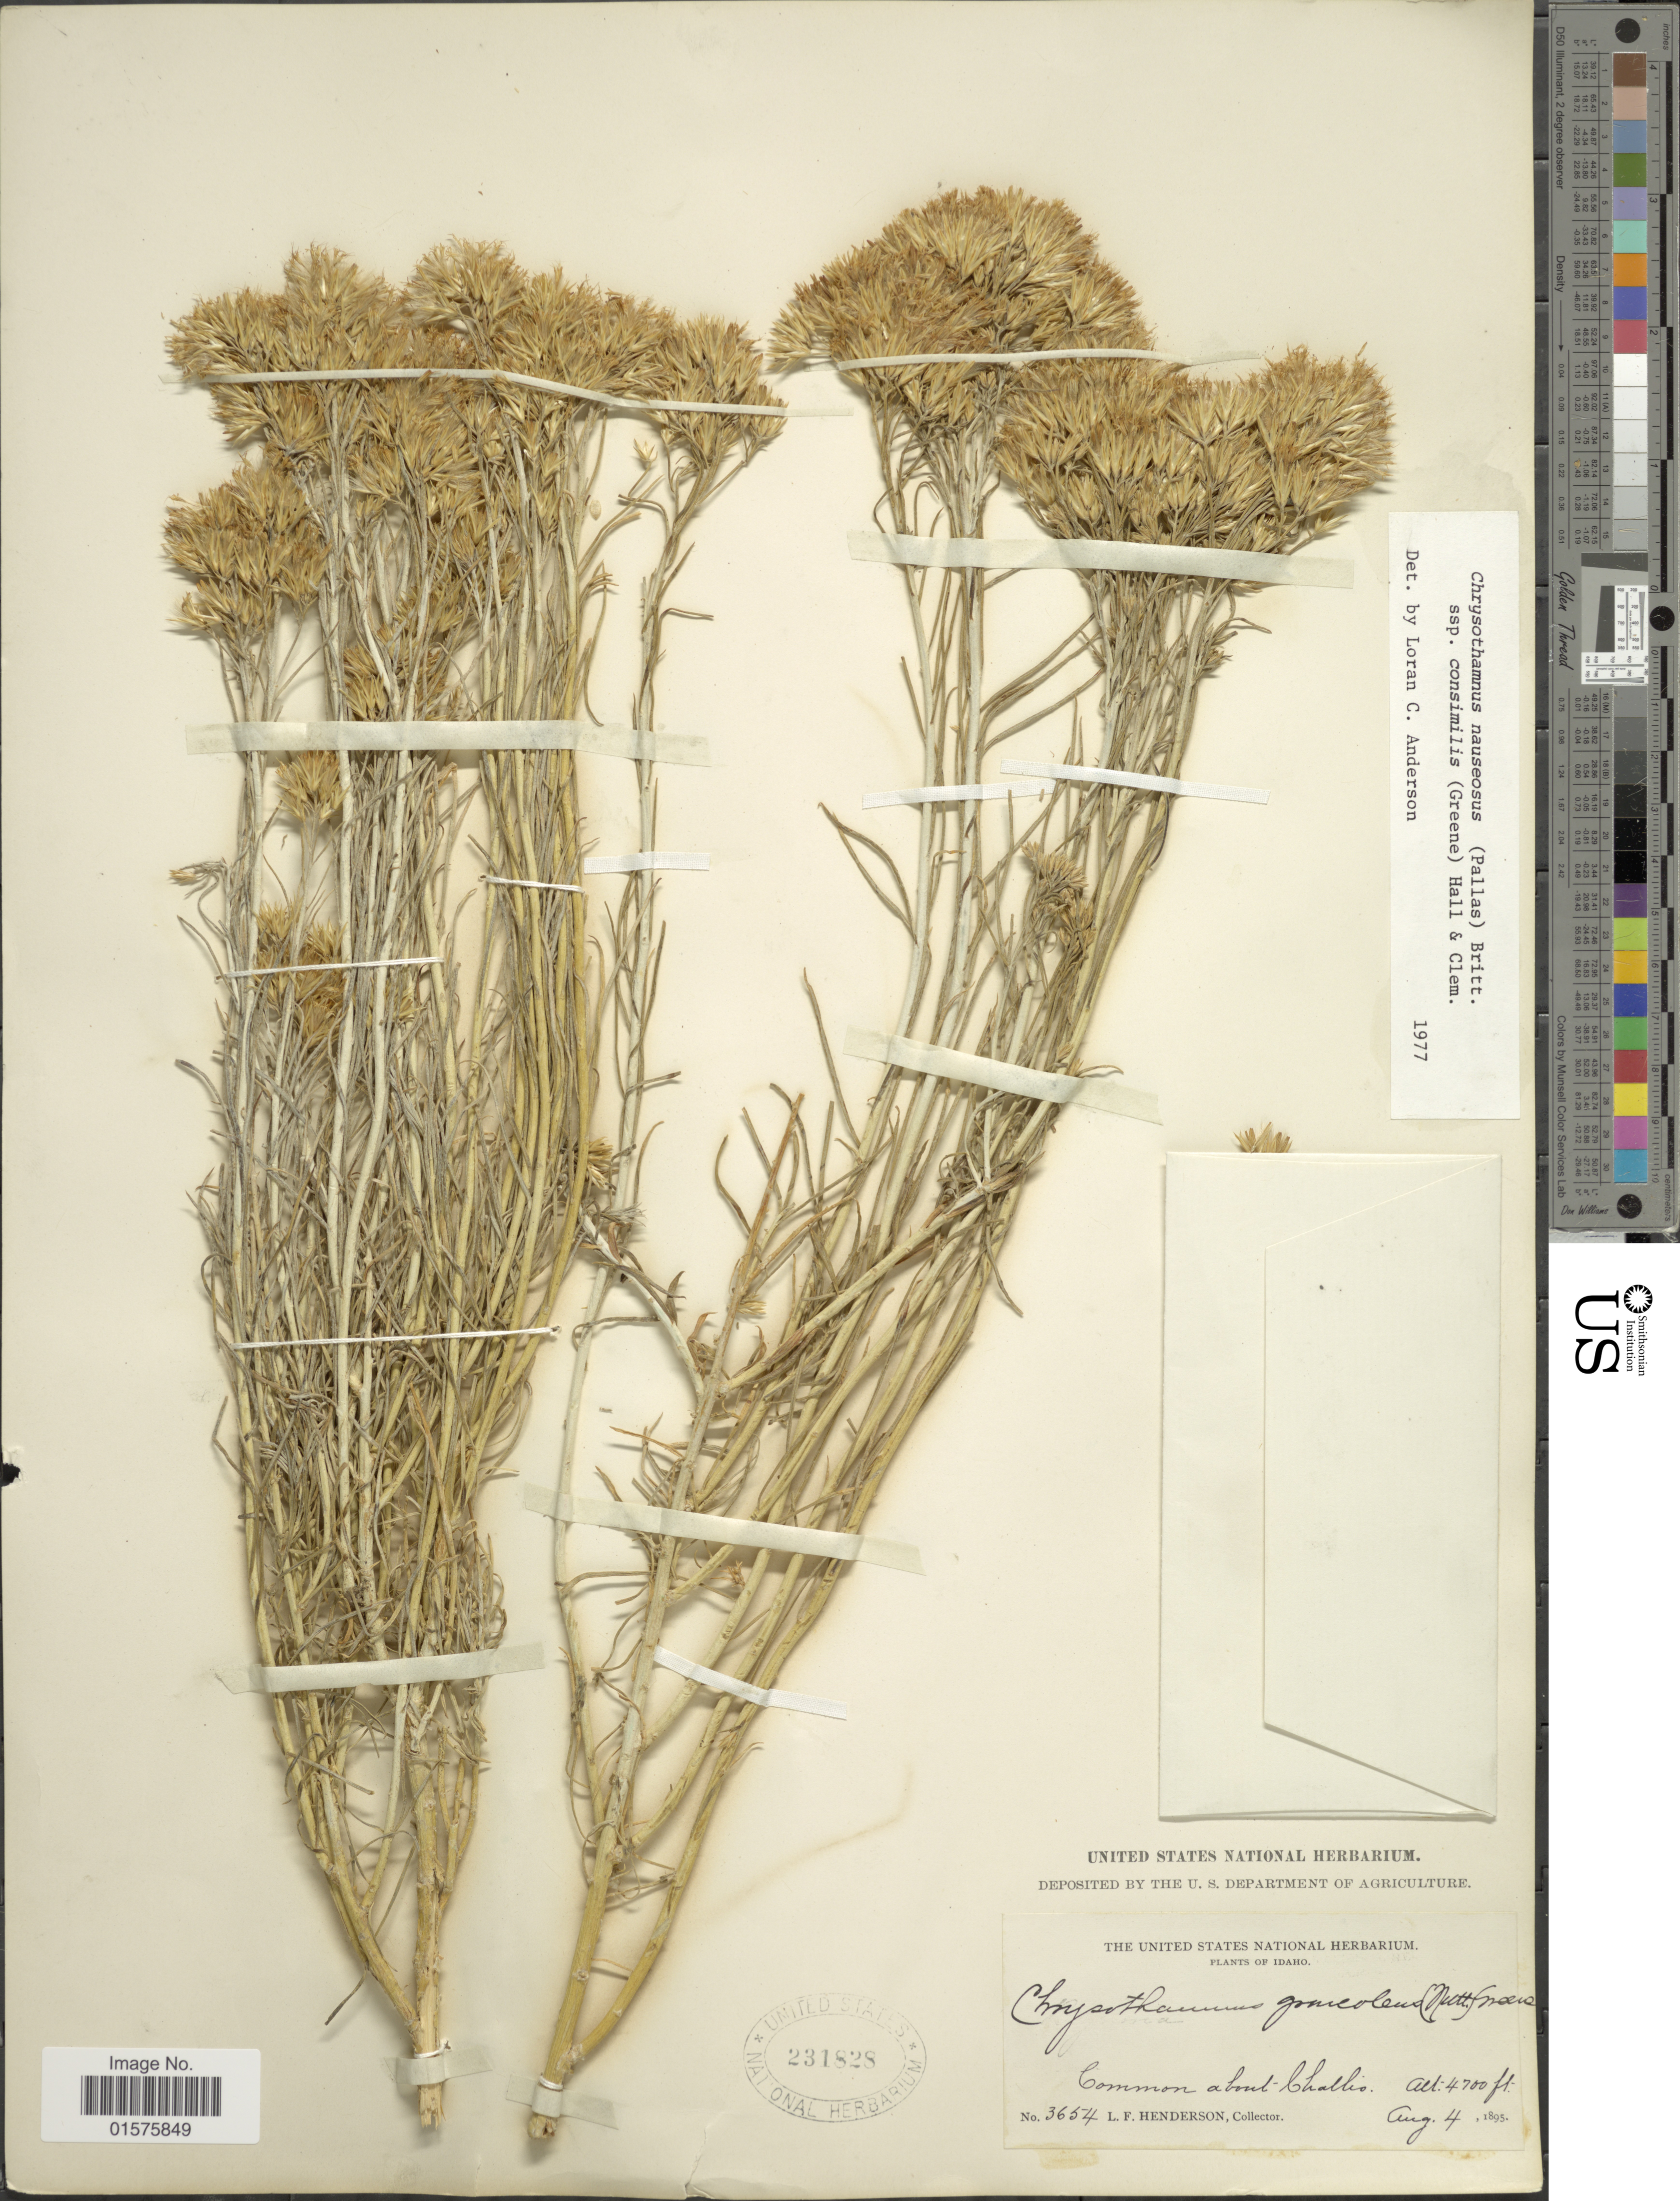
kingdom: Plantae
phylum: Tracheophyta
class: Magnoliopsida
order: Asterales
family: Asteraceae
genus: Ericameria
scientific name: Ericameria nauseosa var. oreophila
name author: (A. Nelson) G.L. Nesom & G.I. Baird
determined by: Urbatsch, Lowell E., Curator (LSU), Louisiana State University (UNITED STATES)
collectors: L. Henderson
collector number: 3654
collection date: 1895-08-04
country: United States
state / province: Idaho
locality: Challis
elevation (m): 1433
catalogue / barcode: US 231828